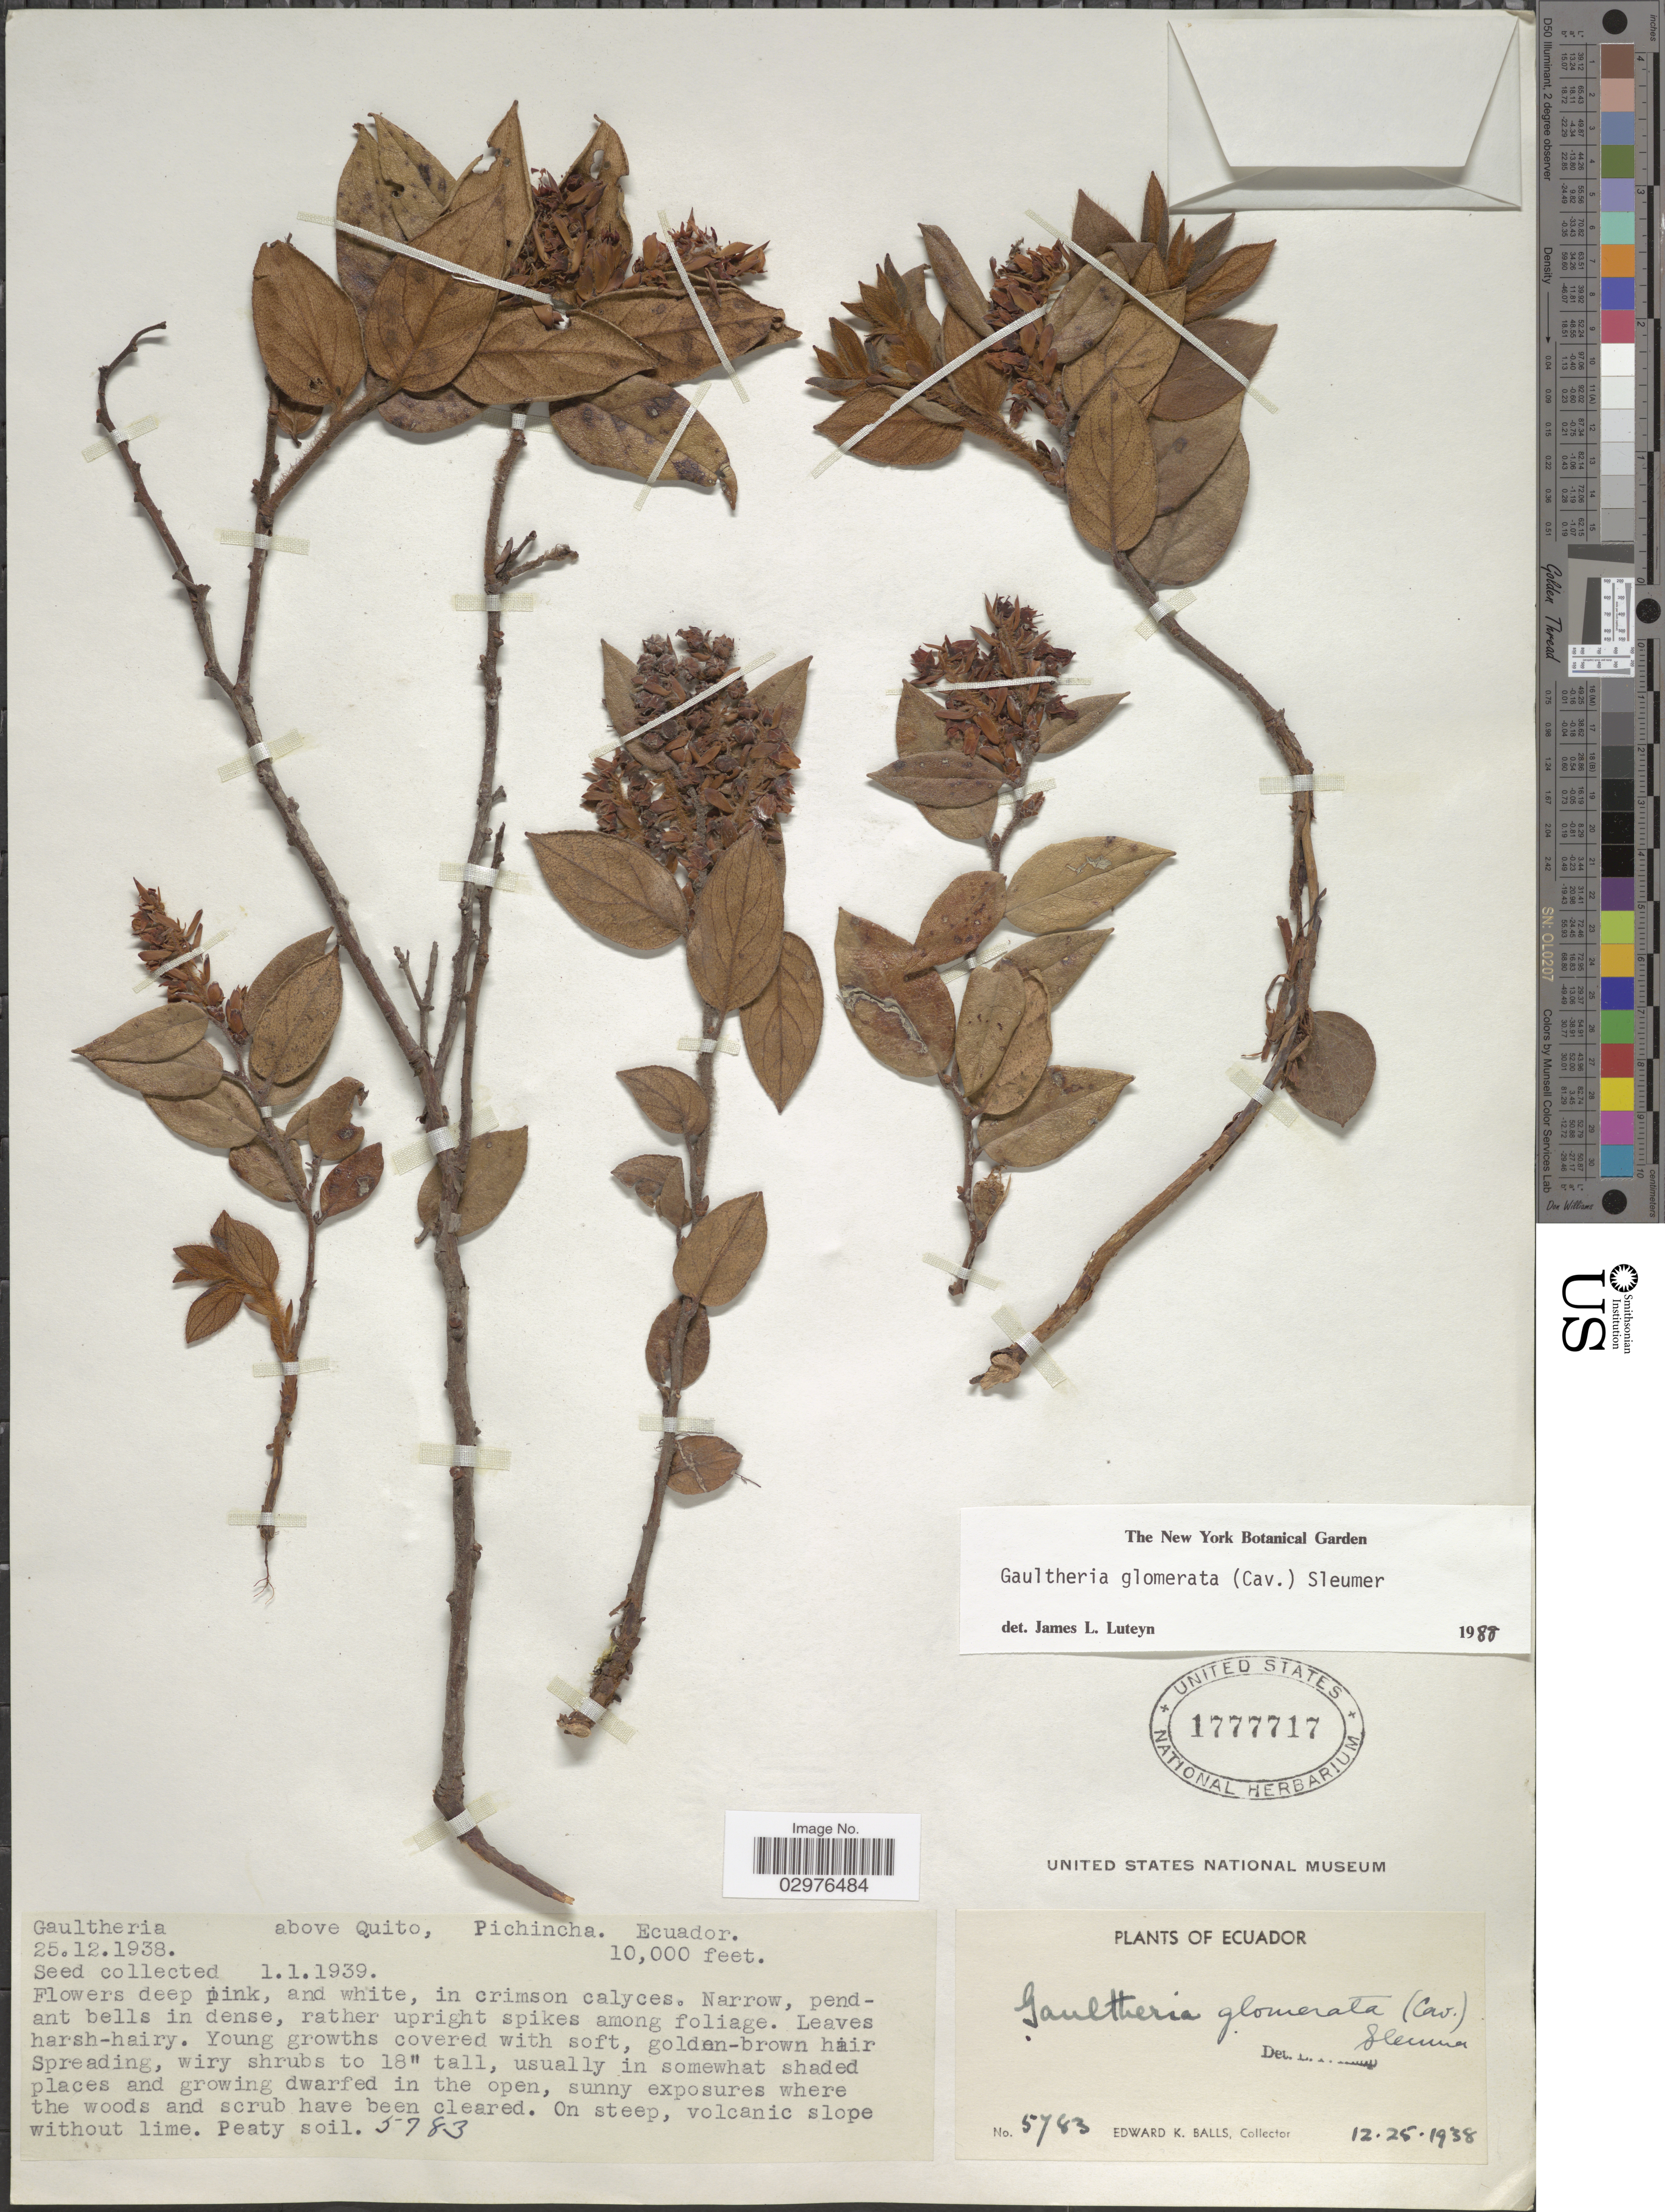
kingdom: Plantae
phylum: Tracheophyta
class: Magnoliopsida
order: Ericales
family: Ericaceae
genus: Gaultheria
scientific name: Gaultheria glomerata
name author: (Cav.) Sleumer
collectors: E. K. Balls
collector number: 5783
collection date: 1938-12-25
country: Ecuador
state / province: Pichincha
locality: Above Quito.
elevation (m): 3048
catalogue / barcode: US 1777717